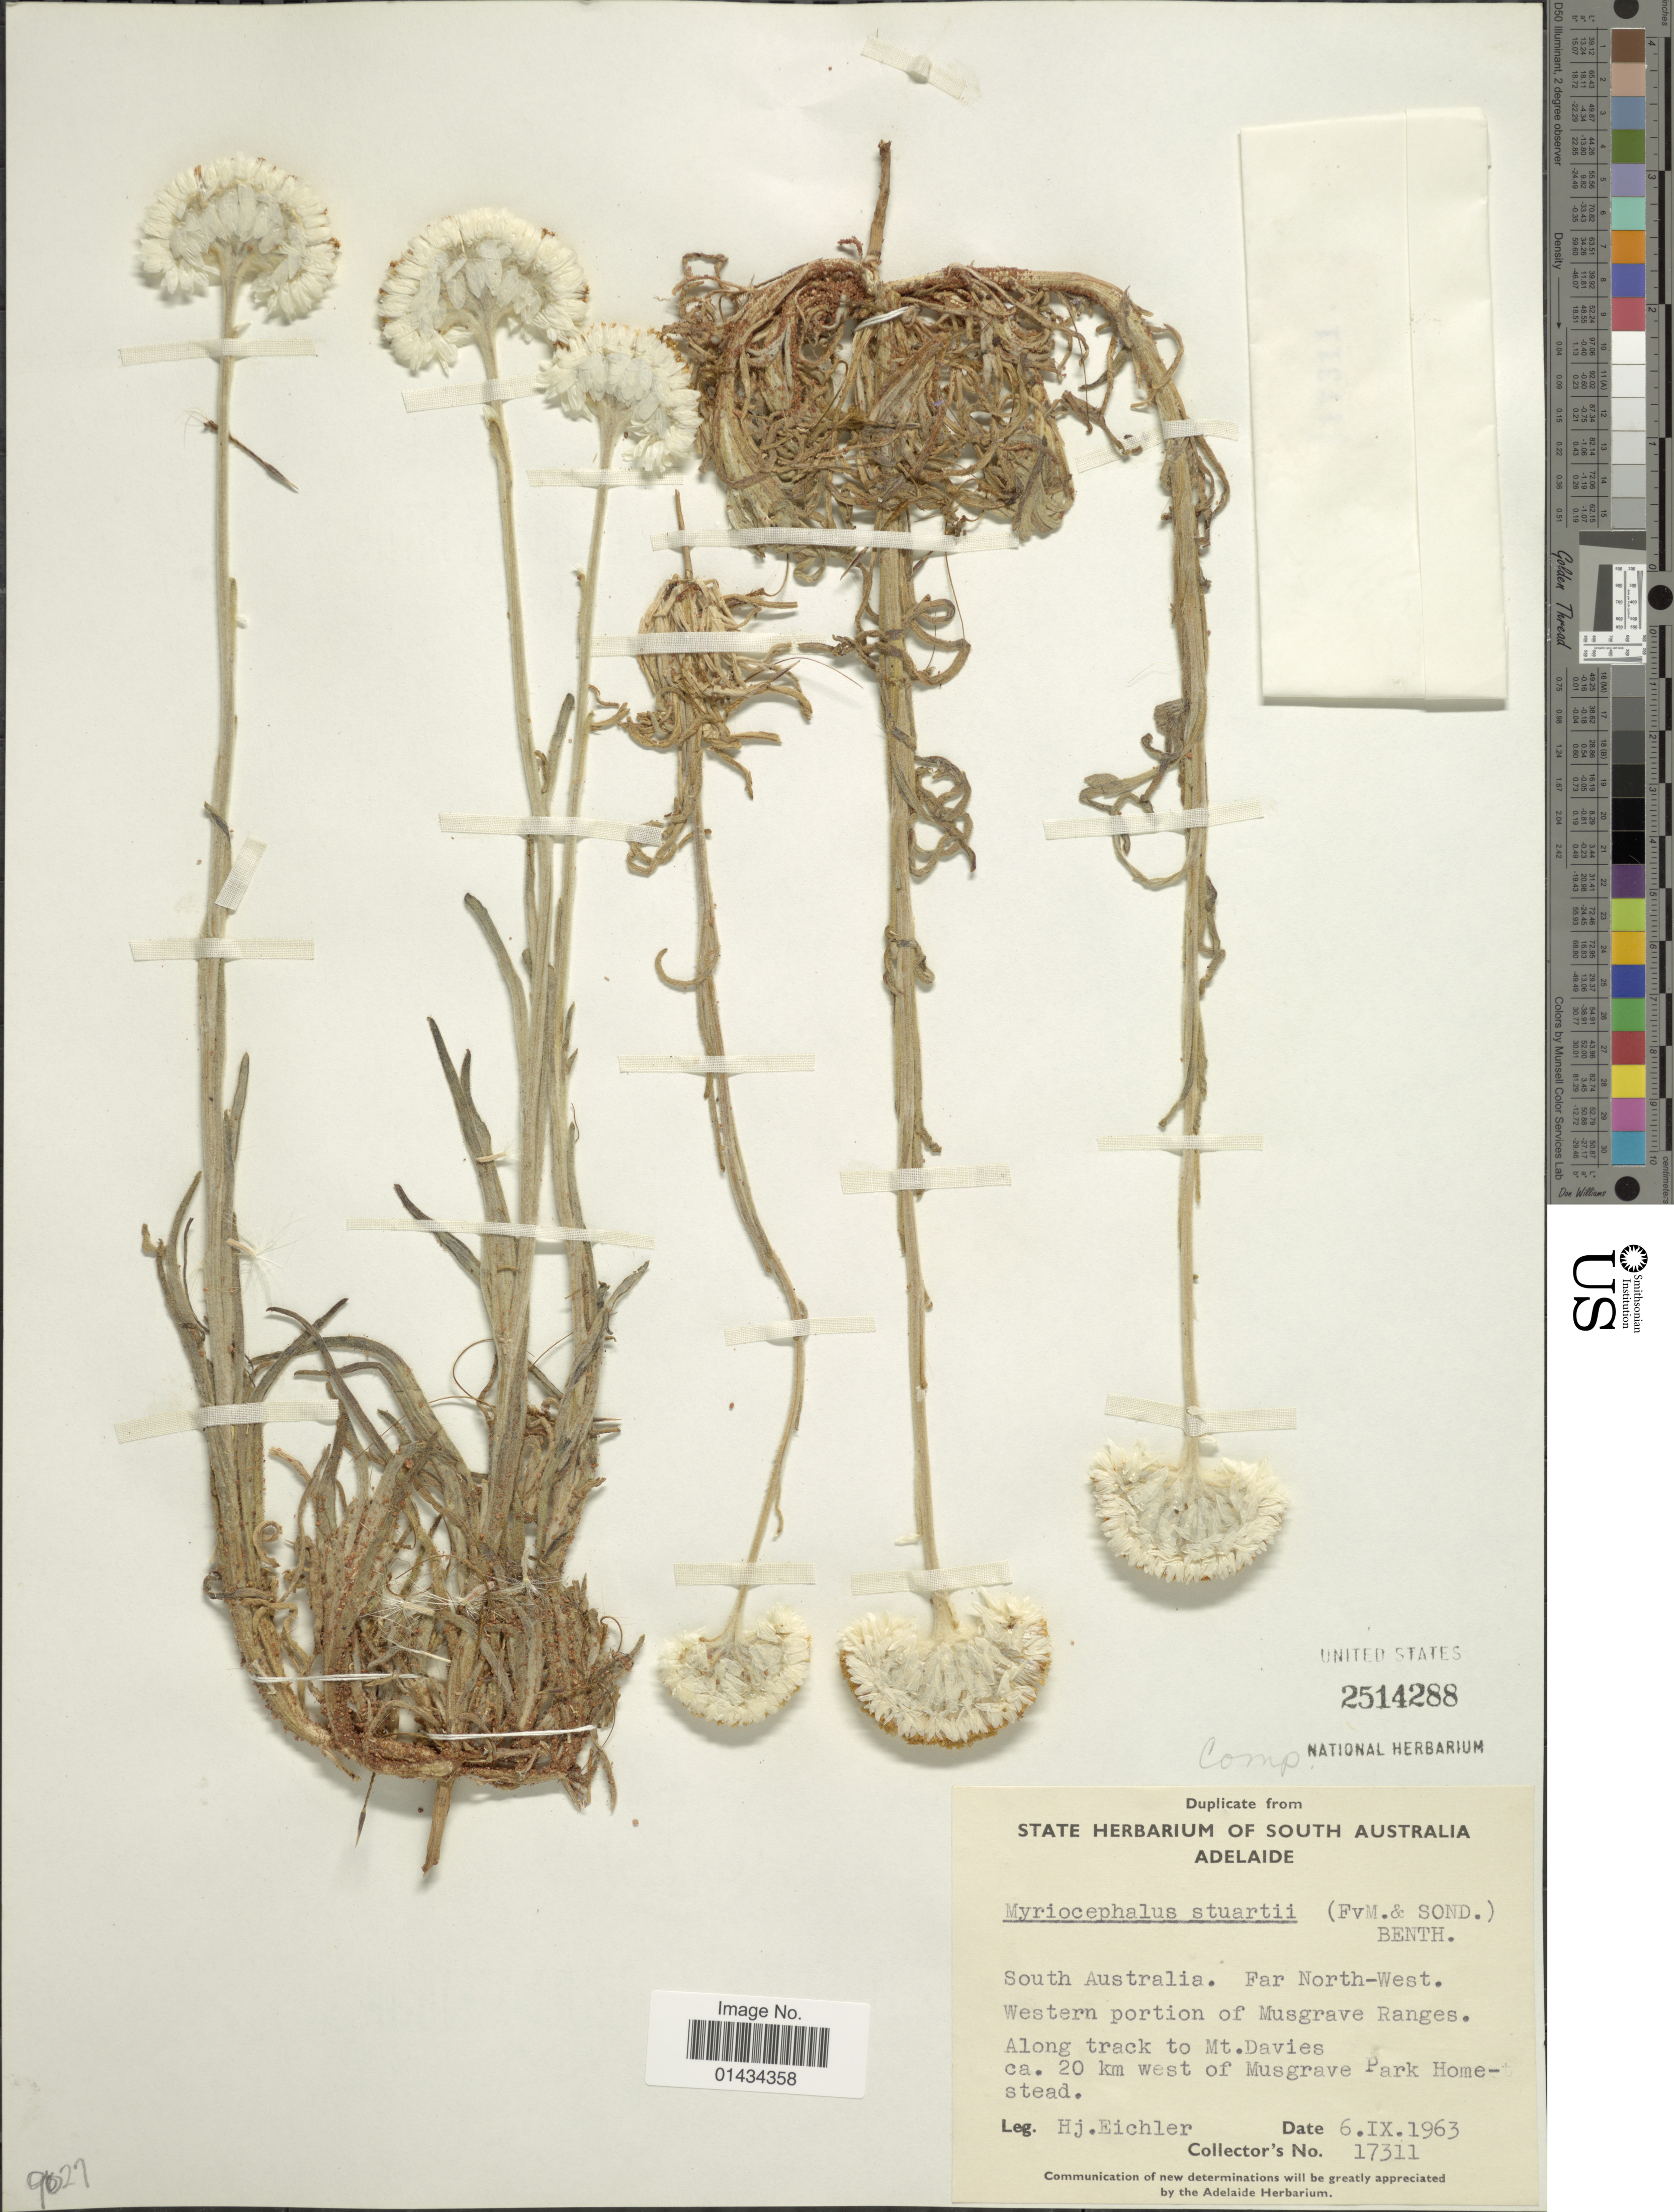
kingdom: Plantae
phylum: Tracheophyta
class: Magnoliopsida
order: Asterales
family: Asteraceae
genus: Myriocephalus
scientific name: Myriocephalus stuartii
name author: Benth.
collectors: H. Eichler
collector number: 17311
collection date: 1963-09-06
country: Australia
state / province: South Australia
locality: Far North-West, Western portion of Musgrave Ranges, along track to Mt. Davies, ca. 20 km west of Musgrave of Park Homestead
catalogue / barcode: US 2514288